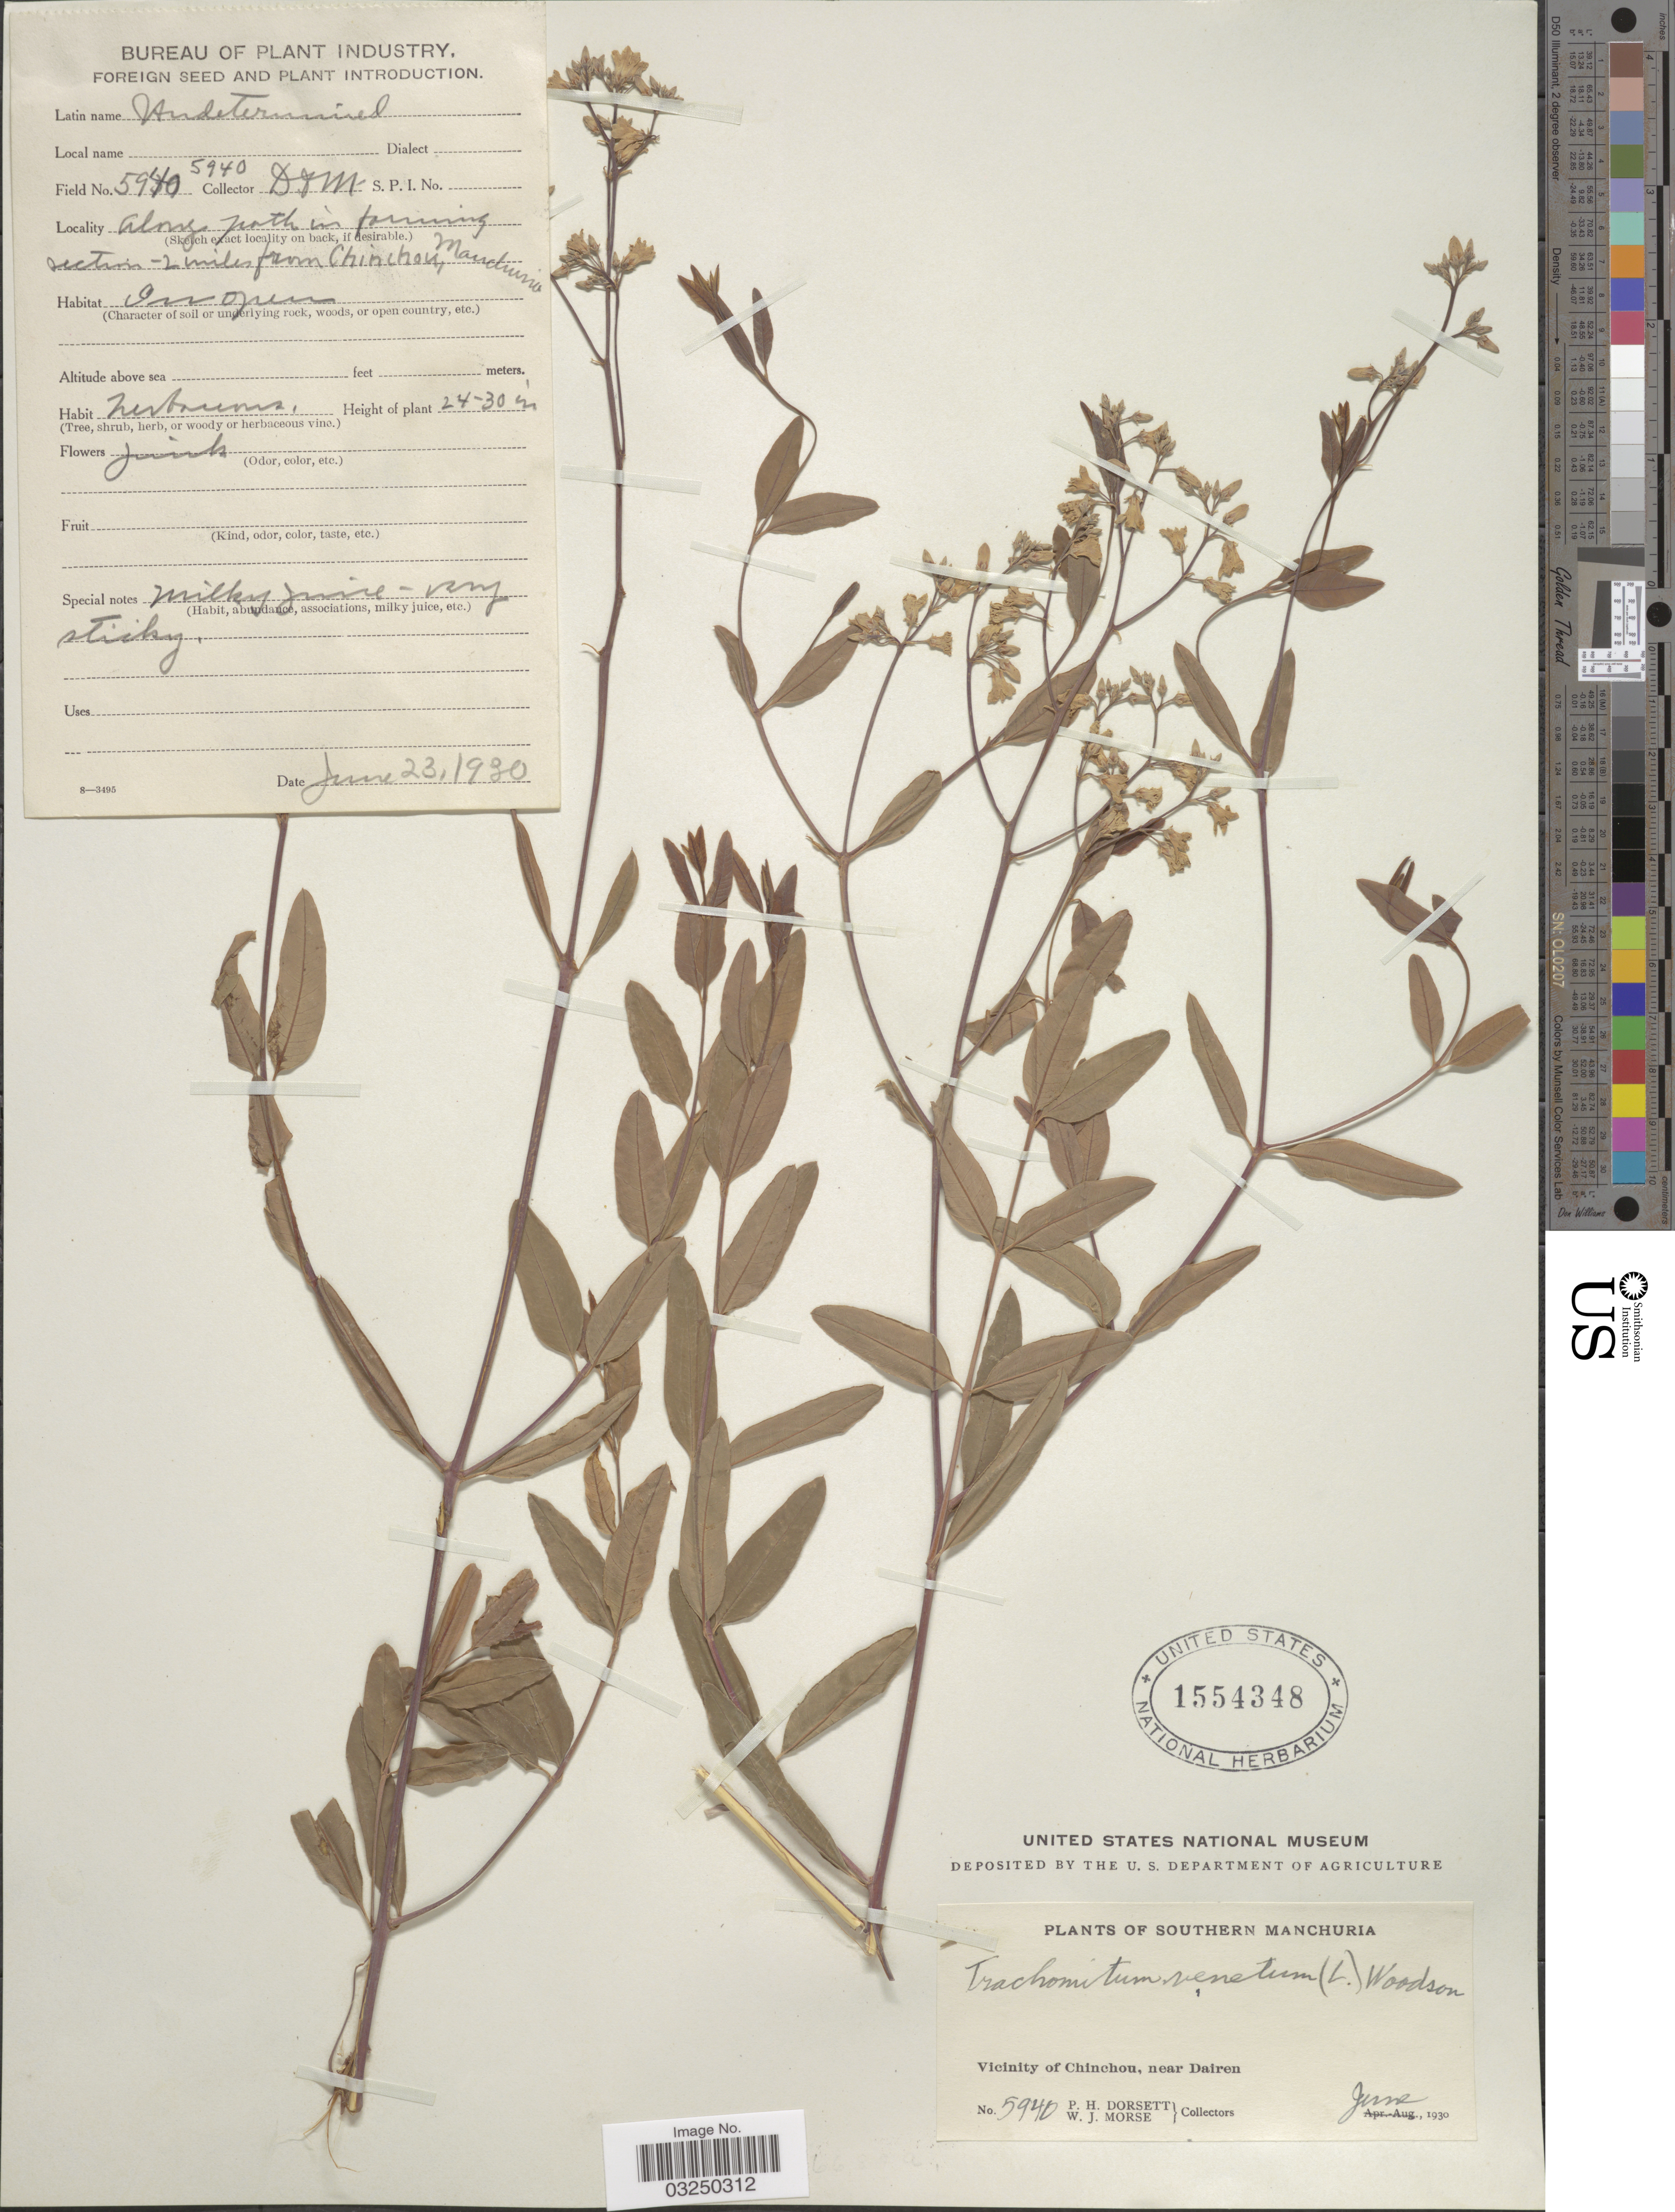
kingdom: Plantae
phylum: Tracheophyta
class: Magnoliopsida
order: Gentianales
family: Apocynaceae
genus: Apocynum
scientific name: Apocynum venetum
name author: L.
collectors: P. H. Dorsett & W. J. Morse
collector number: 5940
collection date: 1930-06-23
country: China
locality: Southern Manchuria, Vicinity of Chinchou, near Dairen.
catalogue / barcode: US 1554348